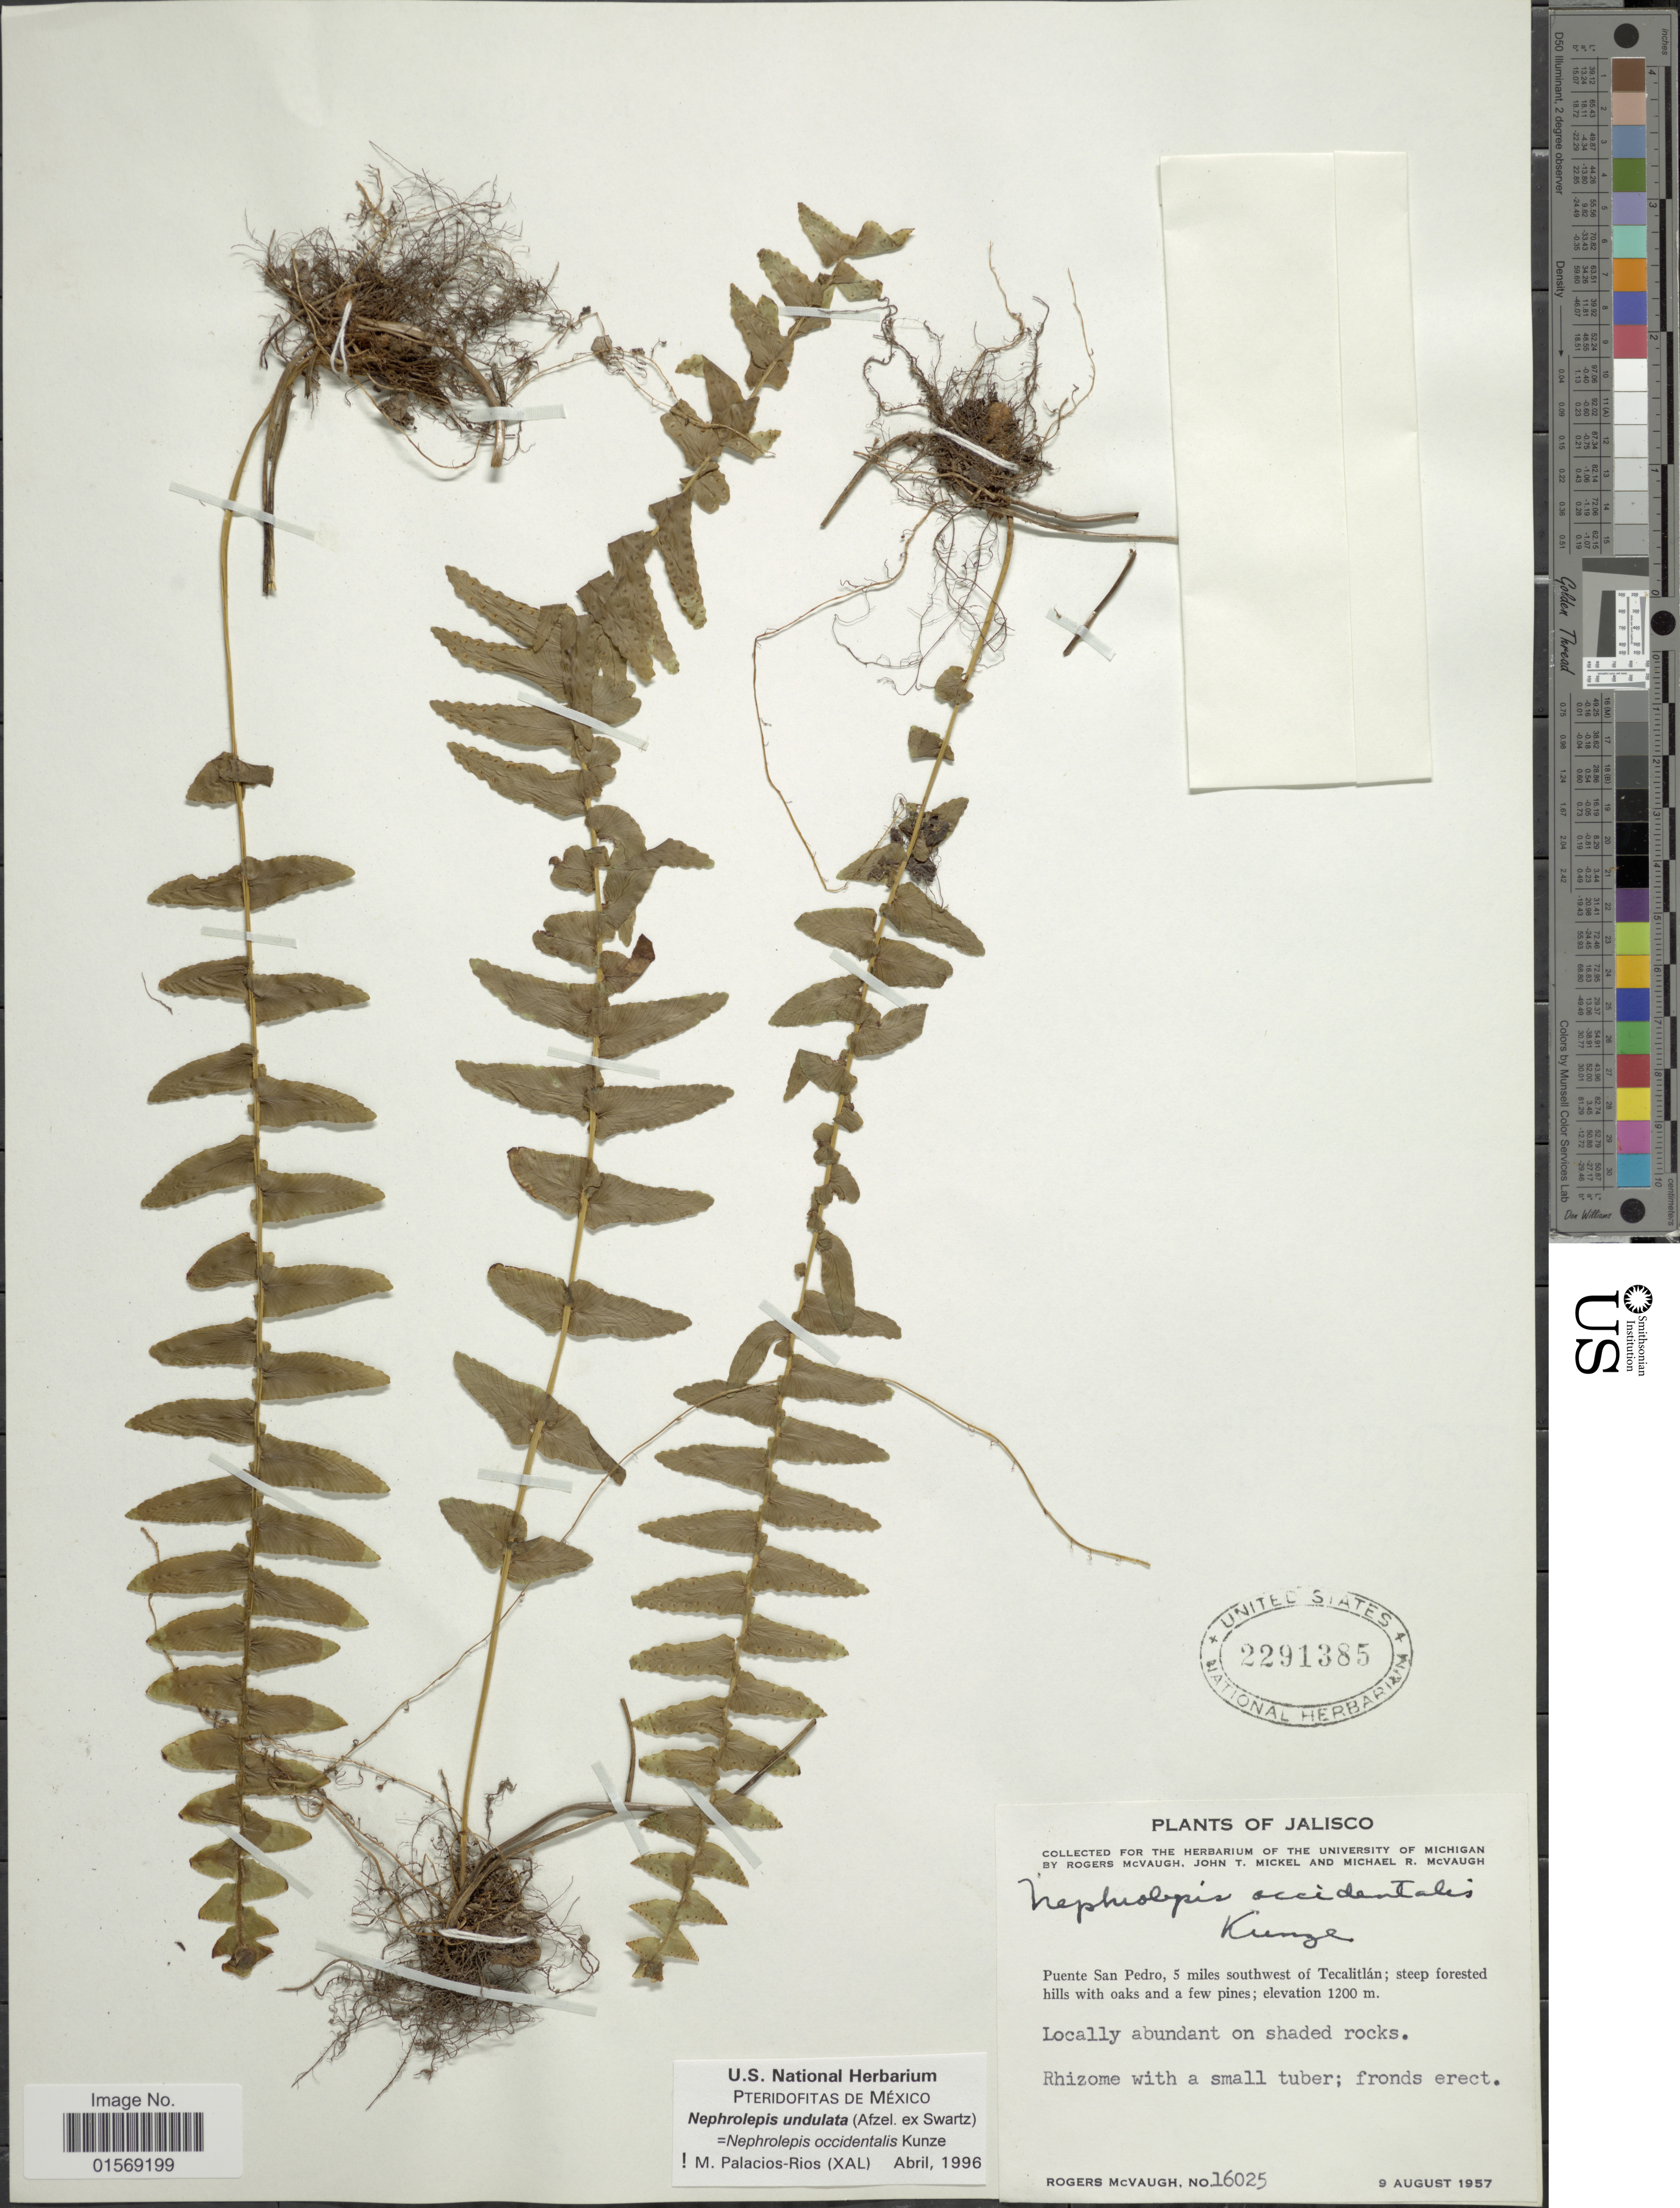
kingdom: Plantae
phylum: Tracheophyta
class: Polypodiopsida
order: Polypodiales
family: Nephrolepidaceae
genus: Nephrolepis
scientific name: Nephrolepis undulata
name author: J. Sm.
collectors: R. McVaugh, J. T. Mickel & M. R. McVaugh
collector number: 16025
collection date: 1957-08-09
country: Mexico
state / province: Jalisco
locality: Jalisco. Puente San Pedro, 5 miles southwest of Tecalitlan.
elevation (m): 1200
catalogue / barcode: US 2291385